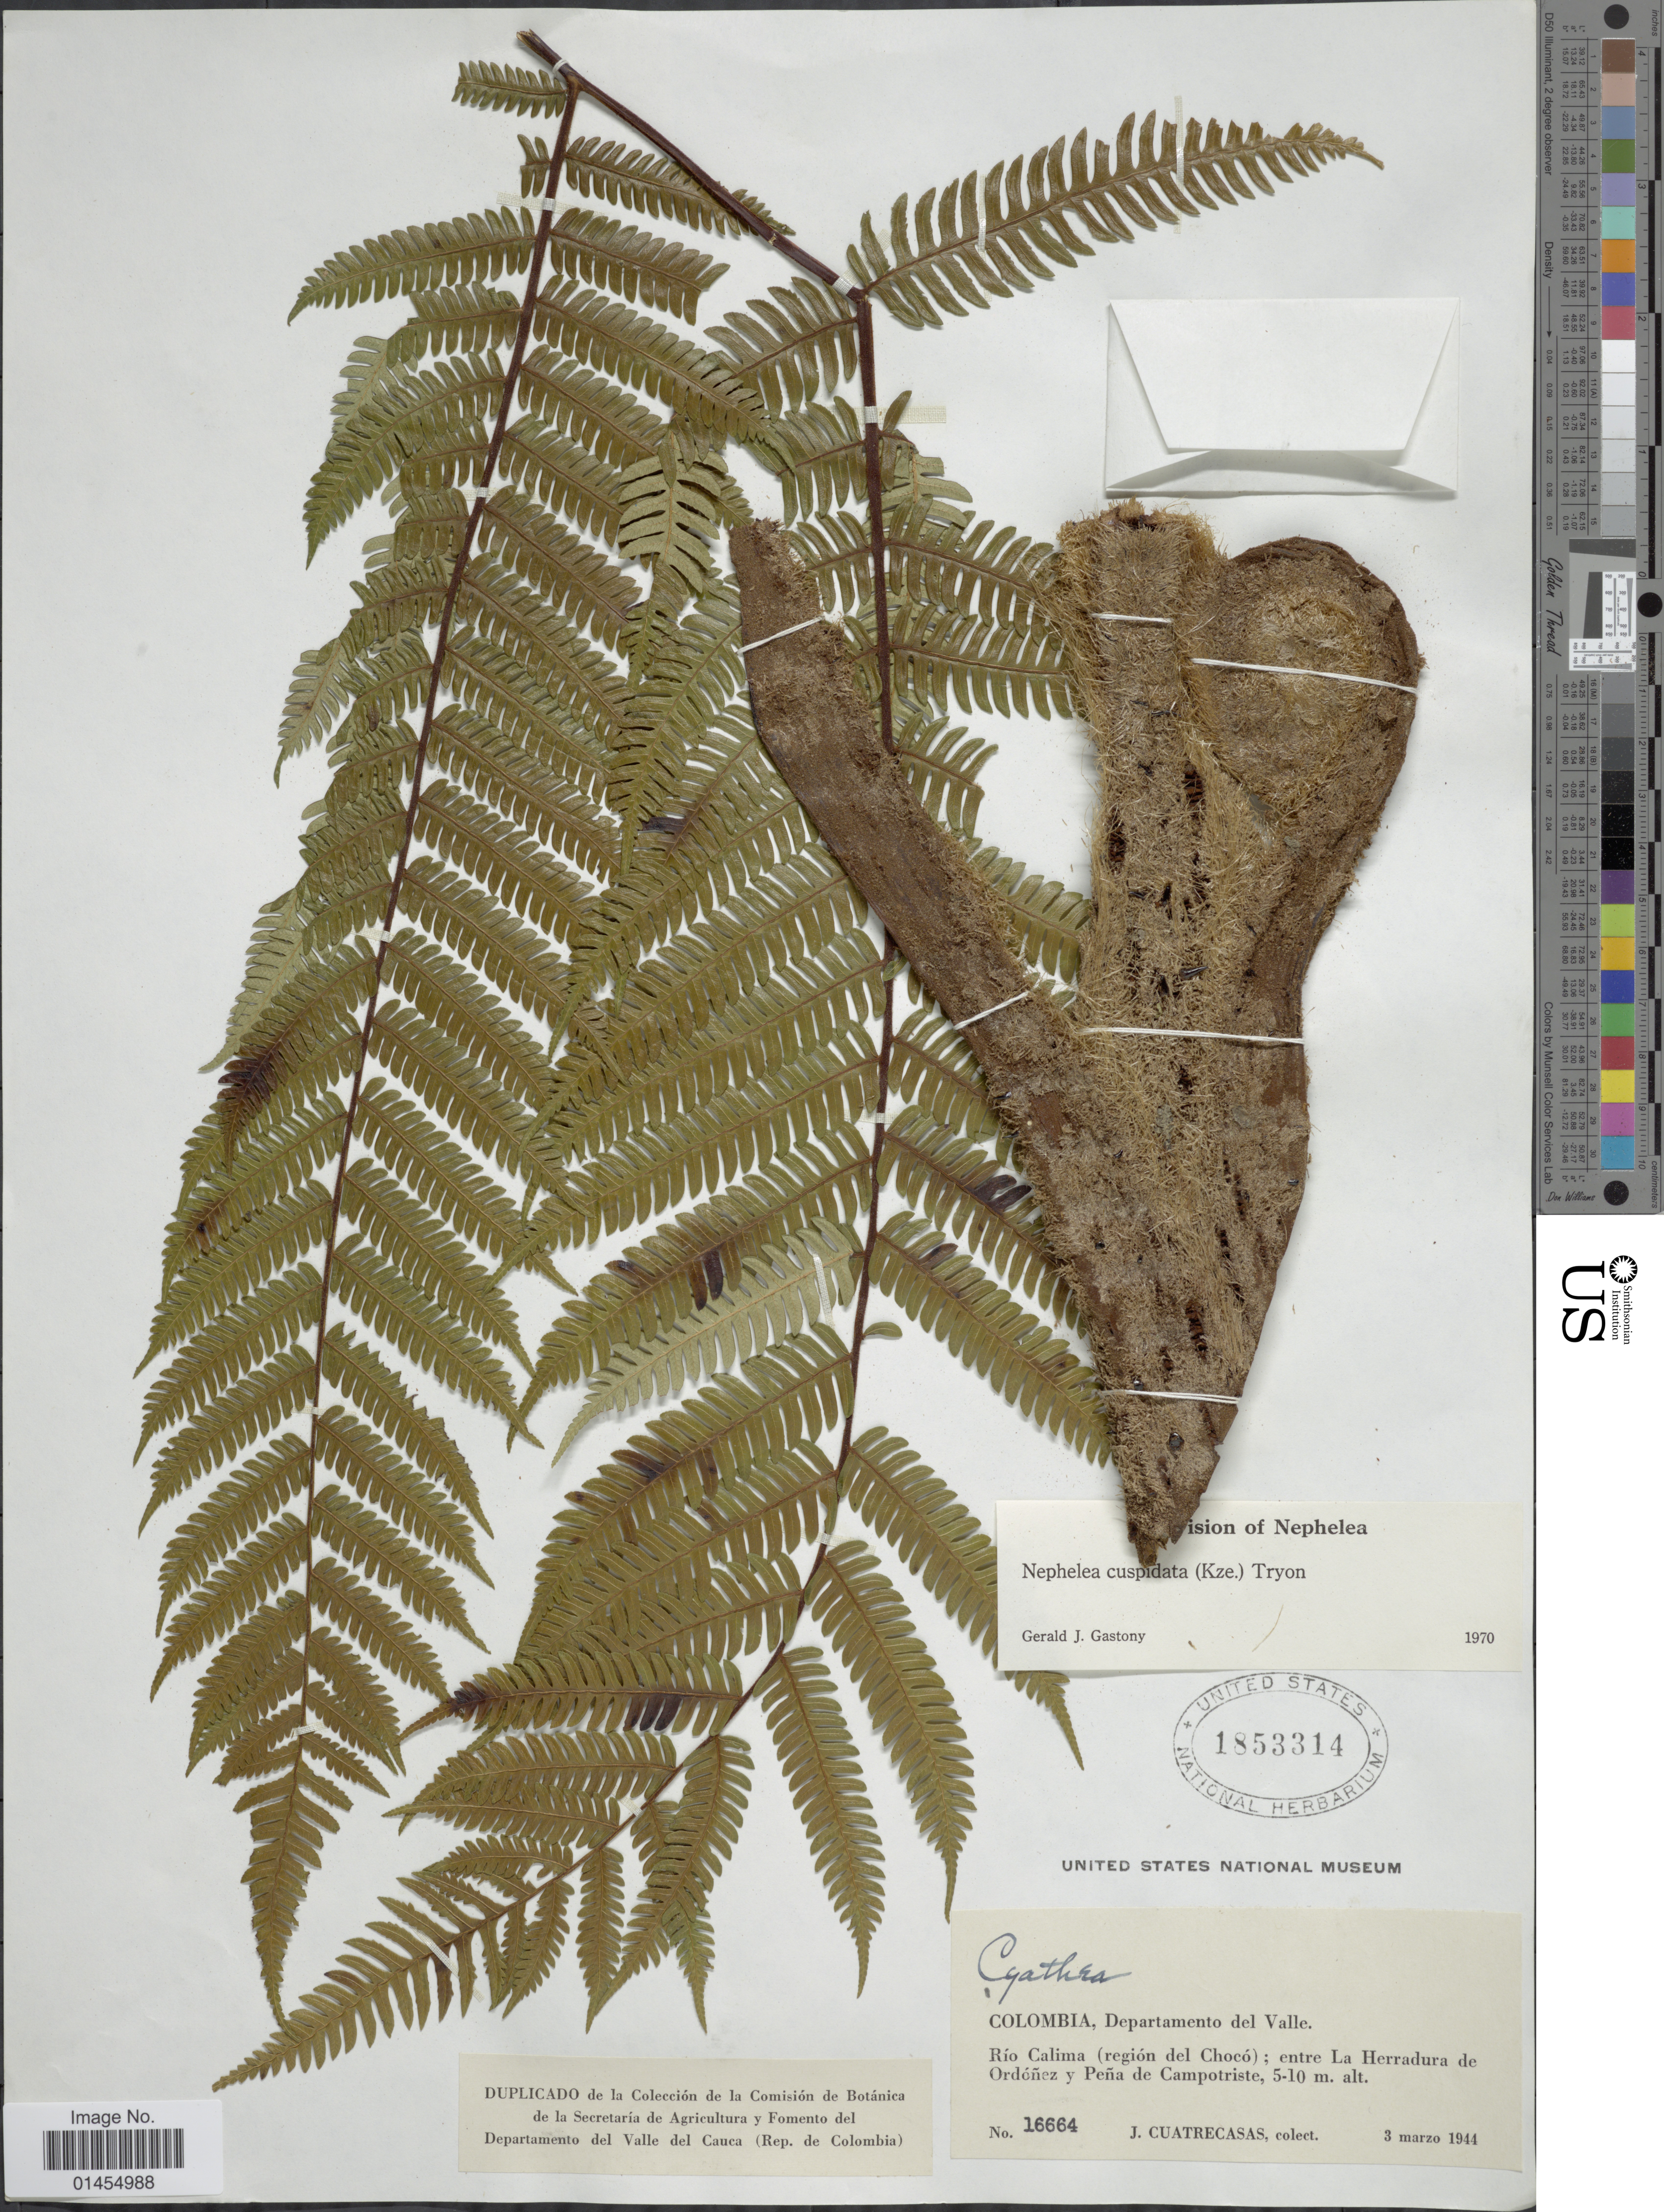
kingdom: Plantae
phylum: Tracheophyta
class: Polypodiopsida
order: Cyatheales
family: Cyatheaceae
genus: Alsophila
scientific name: Alsophila cuspidata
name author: (Kunze) D.S. Conant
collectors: J. Cuatrecasas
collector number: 16664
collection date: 1944-03-03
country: Colombia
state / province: Valle del Cauca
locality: Departamento del Valle. Río Calima (región del Chocó); entre La Herradura de Ordóñez y Peña de Campotriste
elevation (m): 5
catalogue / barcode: US 1853314